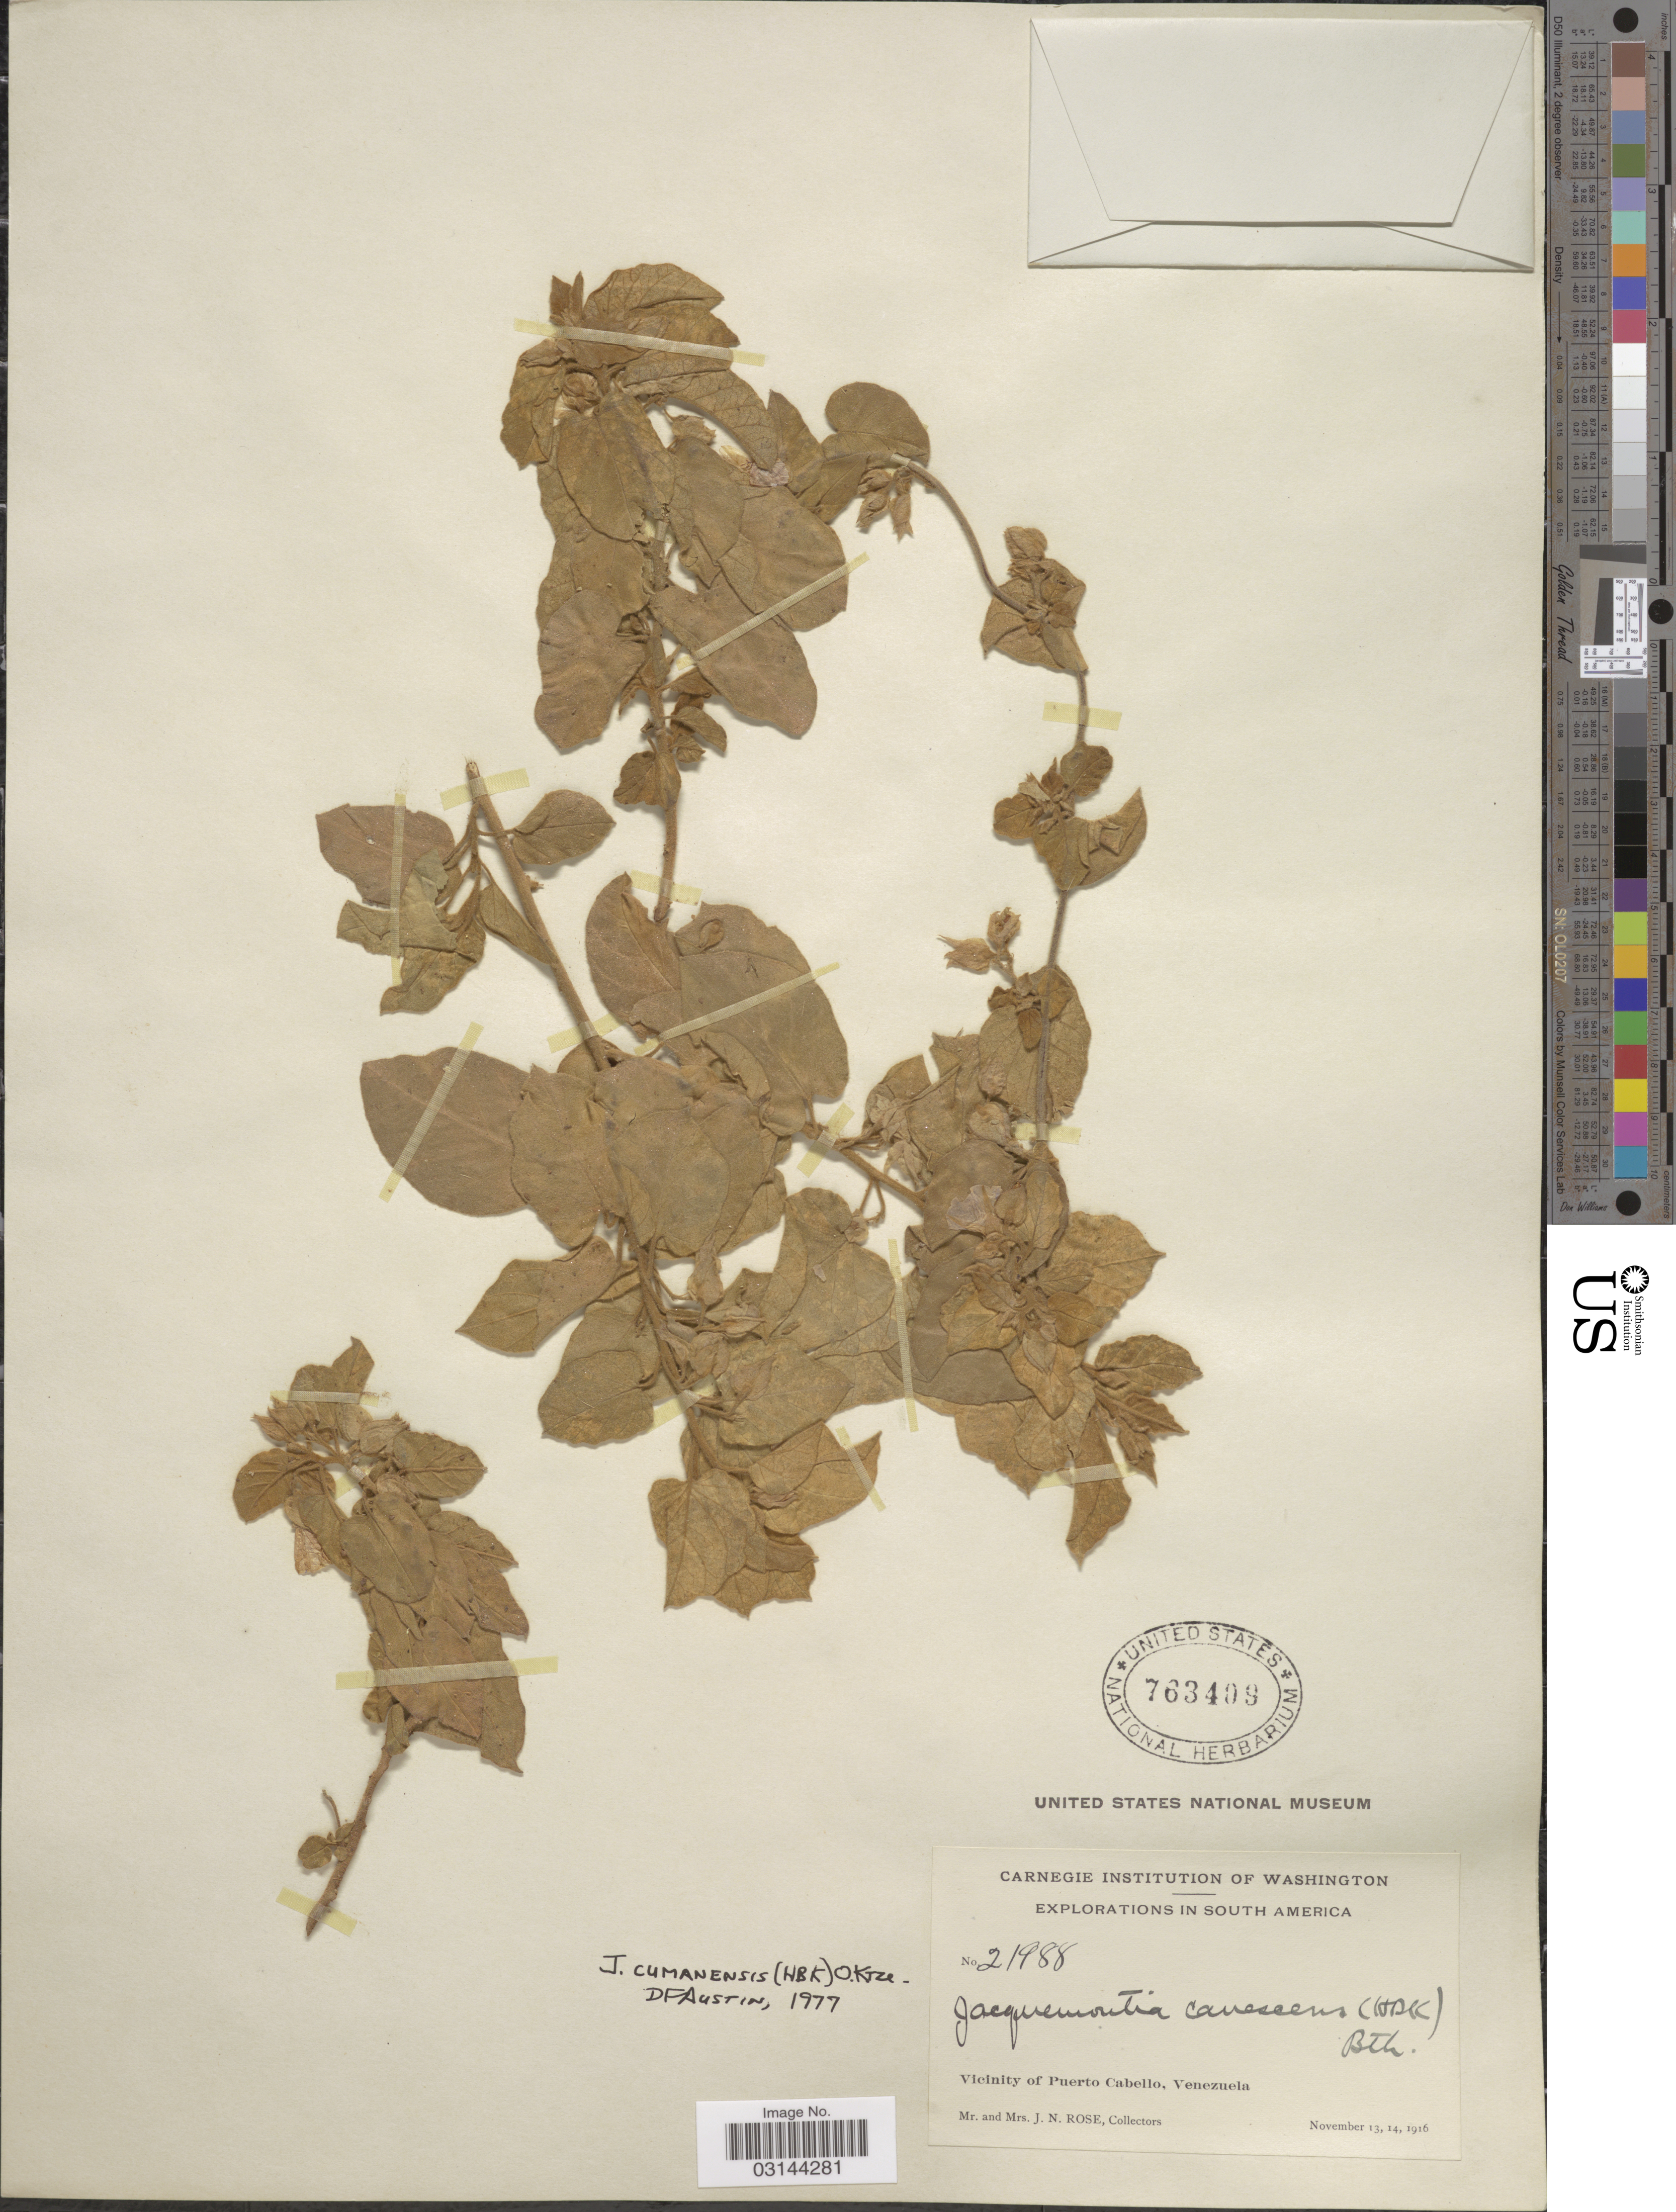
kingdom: Plantae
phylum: Tracheophyta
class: Magnoliopsida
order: Solanales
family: Convolvulaceae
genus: Jacquemontia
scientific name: Jacquemontia cumanensis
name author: (Kuntze) Kuntze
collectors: J. N. Rose & L. B. Rose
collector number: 21988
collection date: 1916-11-13/1916-11-14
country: Venezuela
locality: Vicinity of Puerto Cabello.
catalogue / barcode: US 763409